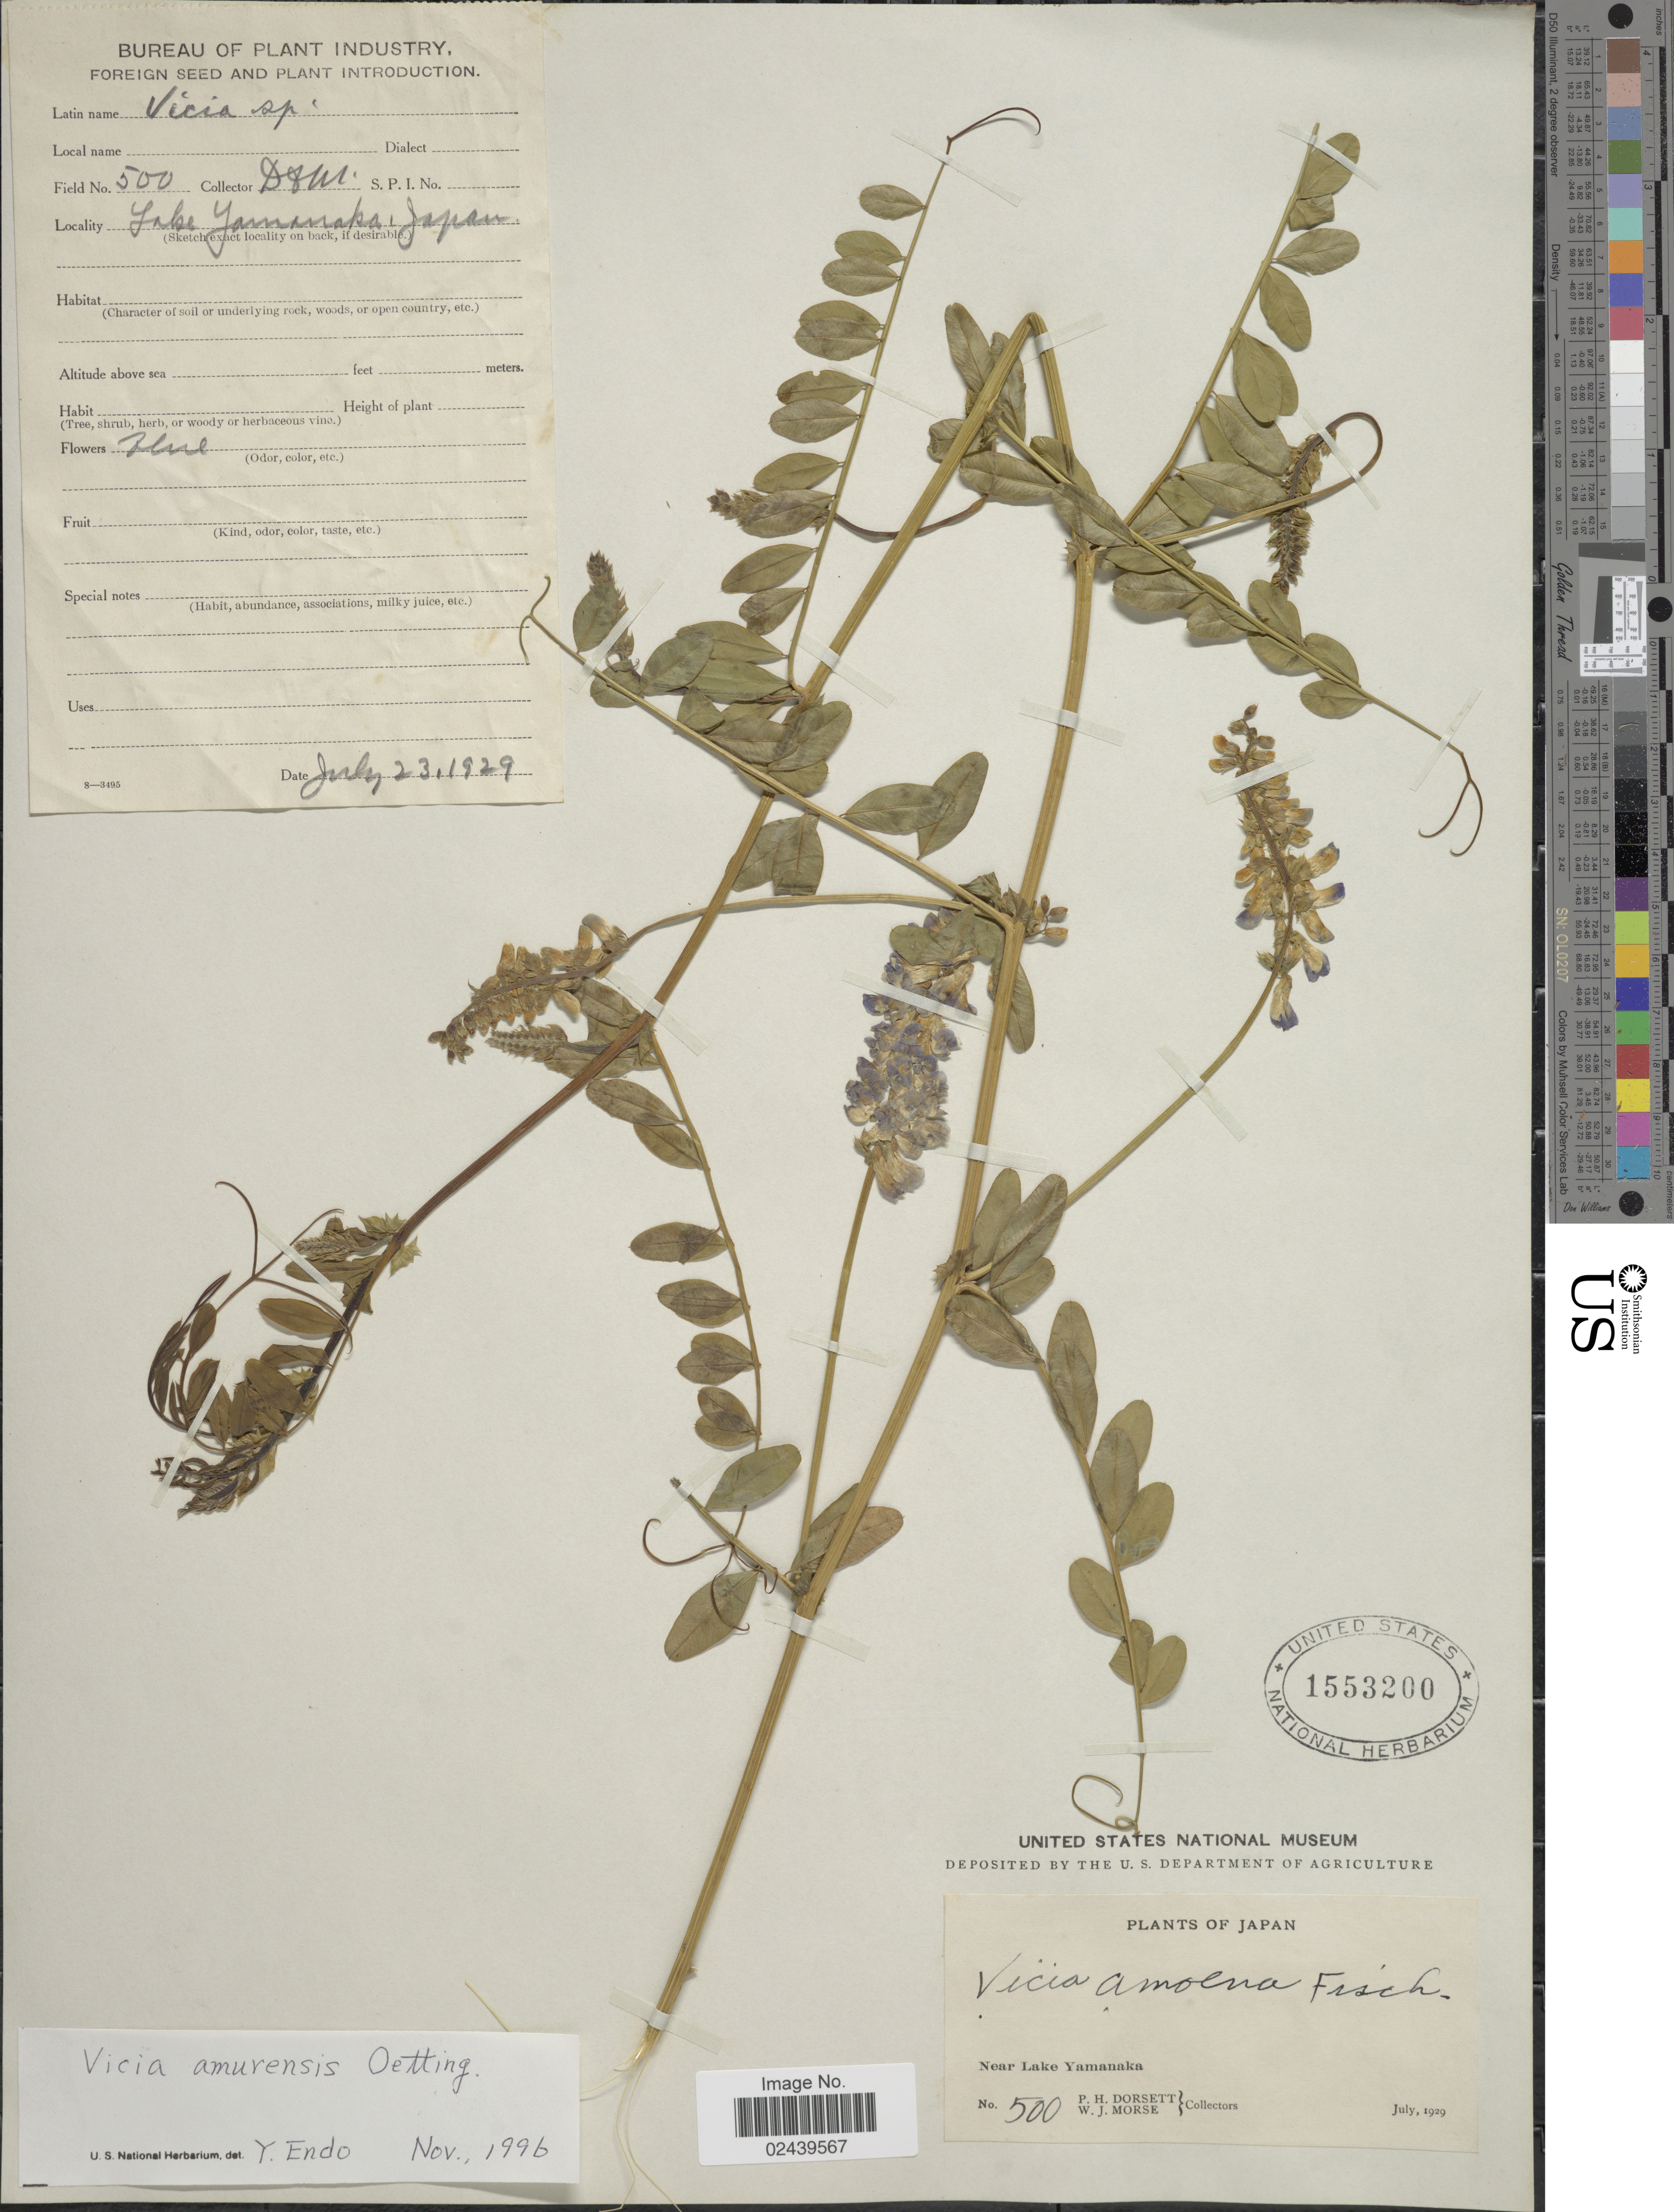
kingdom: Plantae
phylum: Tracheophyta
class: Magnoliopsida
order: Fabales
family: Fabaceae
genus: Vicia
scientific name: Vicia amurensis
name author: Oett.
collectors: P. H. Dorsett & W. J. Morse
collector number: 500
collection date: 1929-07-23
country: Japan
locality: Near lake Yamanaka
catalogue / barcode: US 1553200